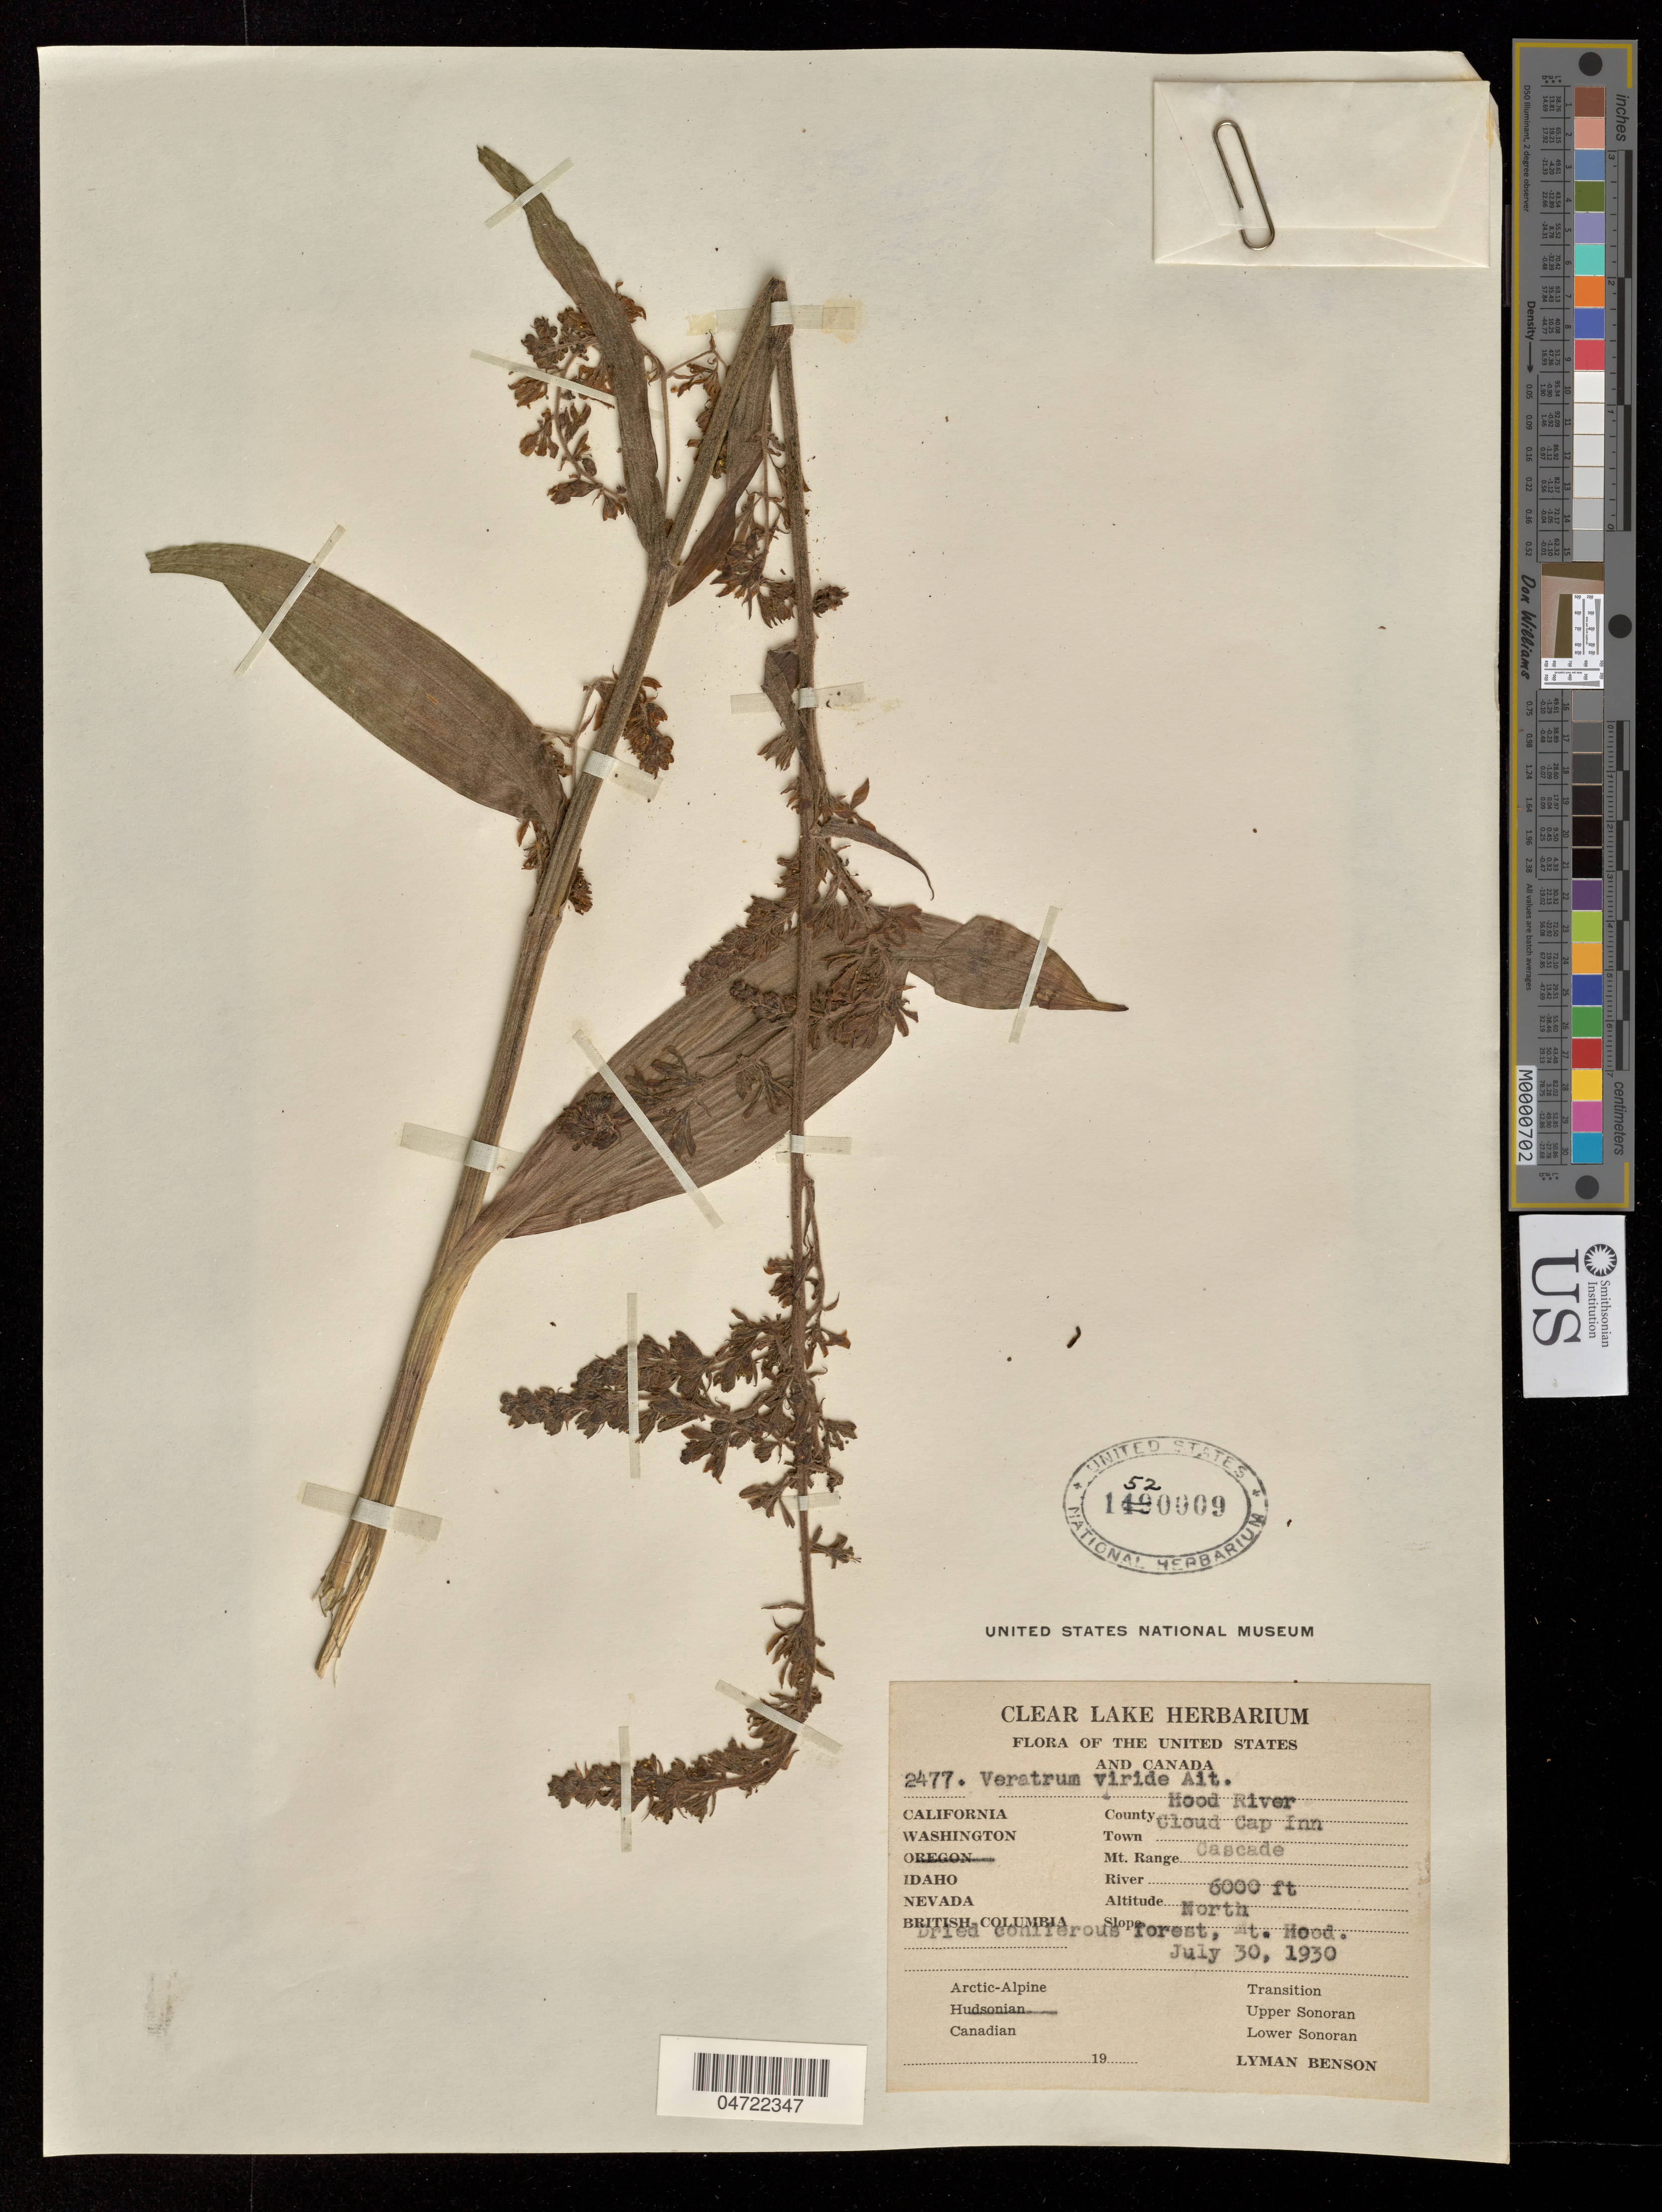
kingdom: Plantae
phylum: Tracheophyta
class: Liliopsida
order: Liliales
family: Melanthiaceae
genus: Veratrum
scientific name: Veratrum viride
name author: Aiton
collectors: L. D. Benson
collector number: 2477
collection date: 1930-07-30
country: United States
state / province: Oregon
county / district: Hood River County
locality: Town Cloud Cap Inn. Mt. Range Cascade. Slope North. Dried meadow, Mt. Hood. Hudsonian.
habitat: Dried coniferous forest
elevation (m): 1829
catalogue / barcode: US 1520009